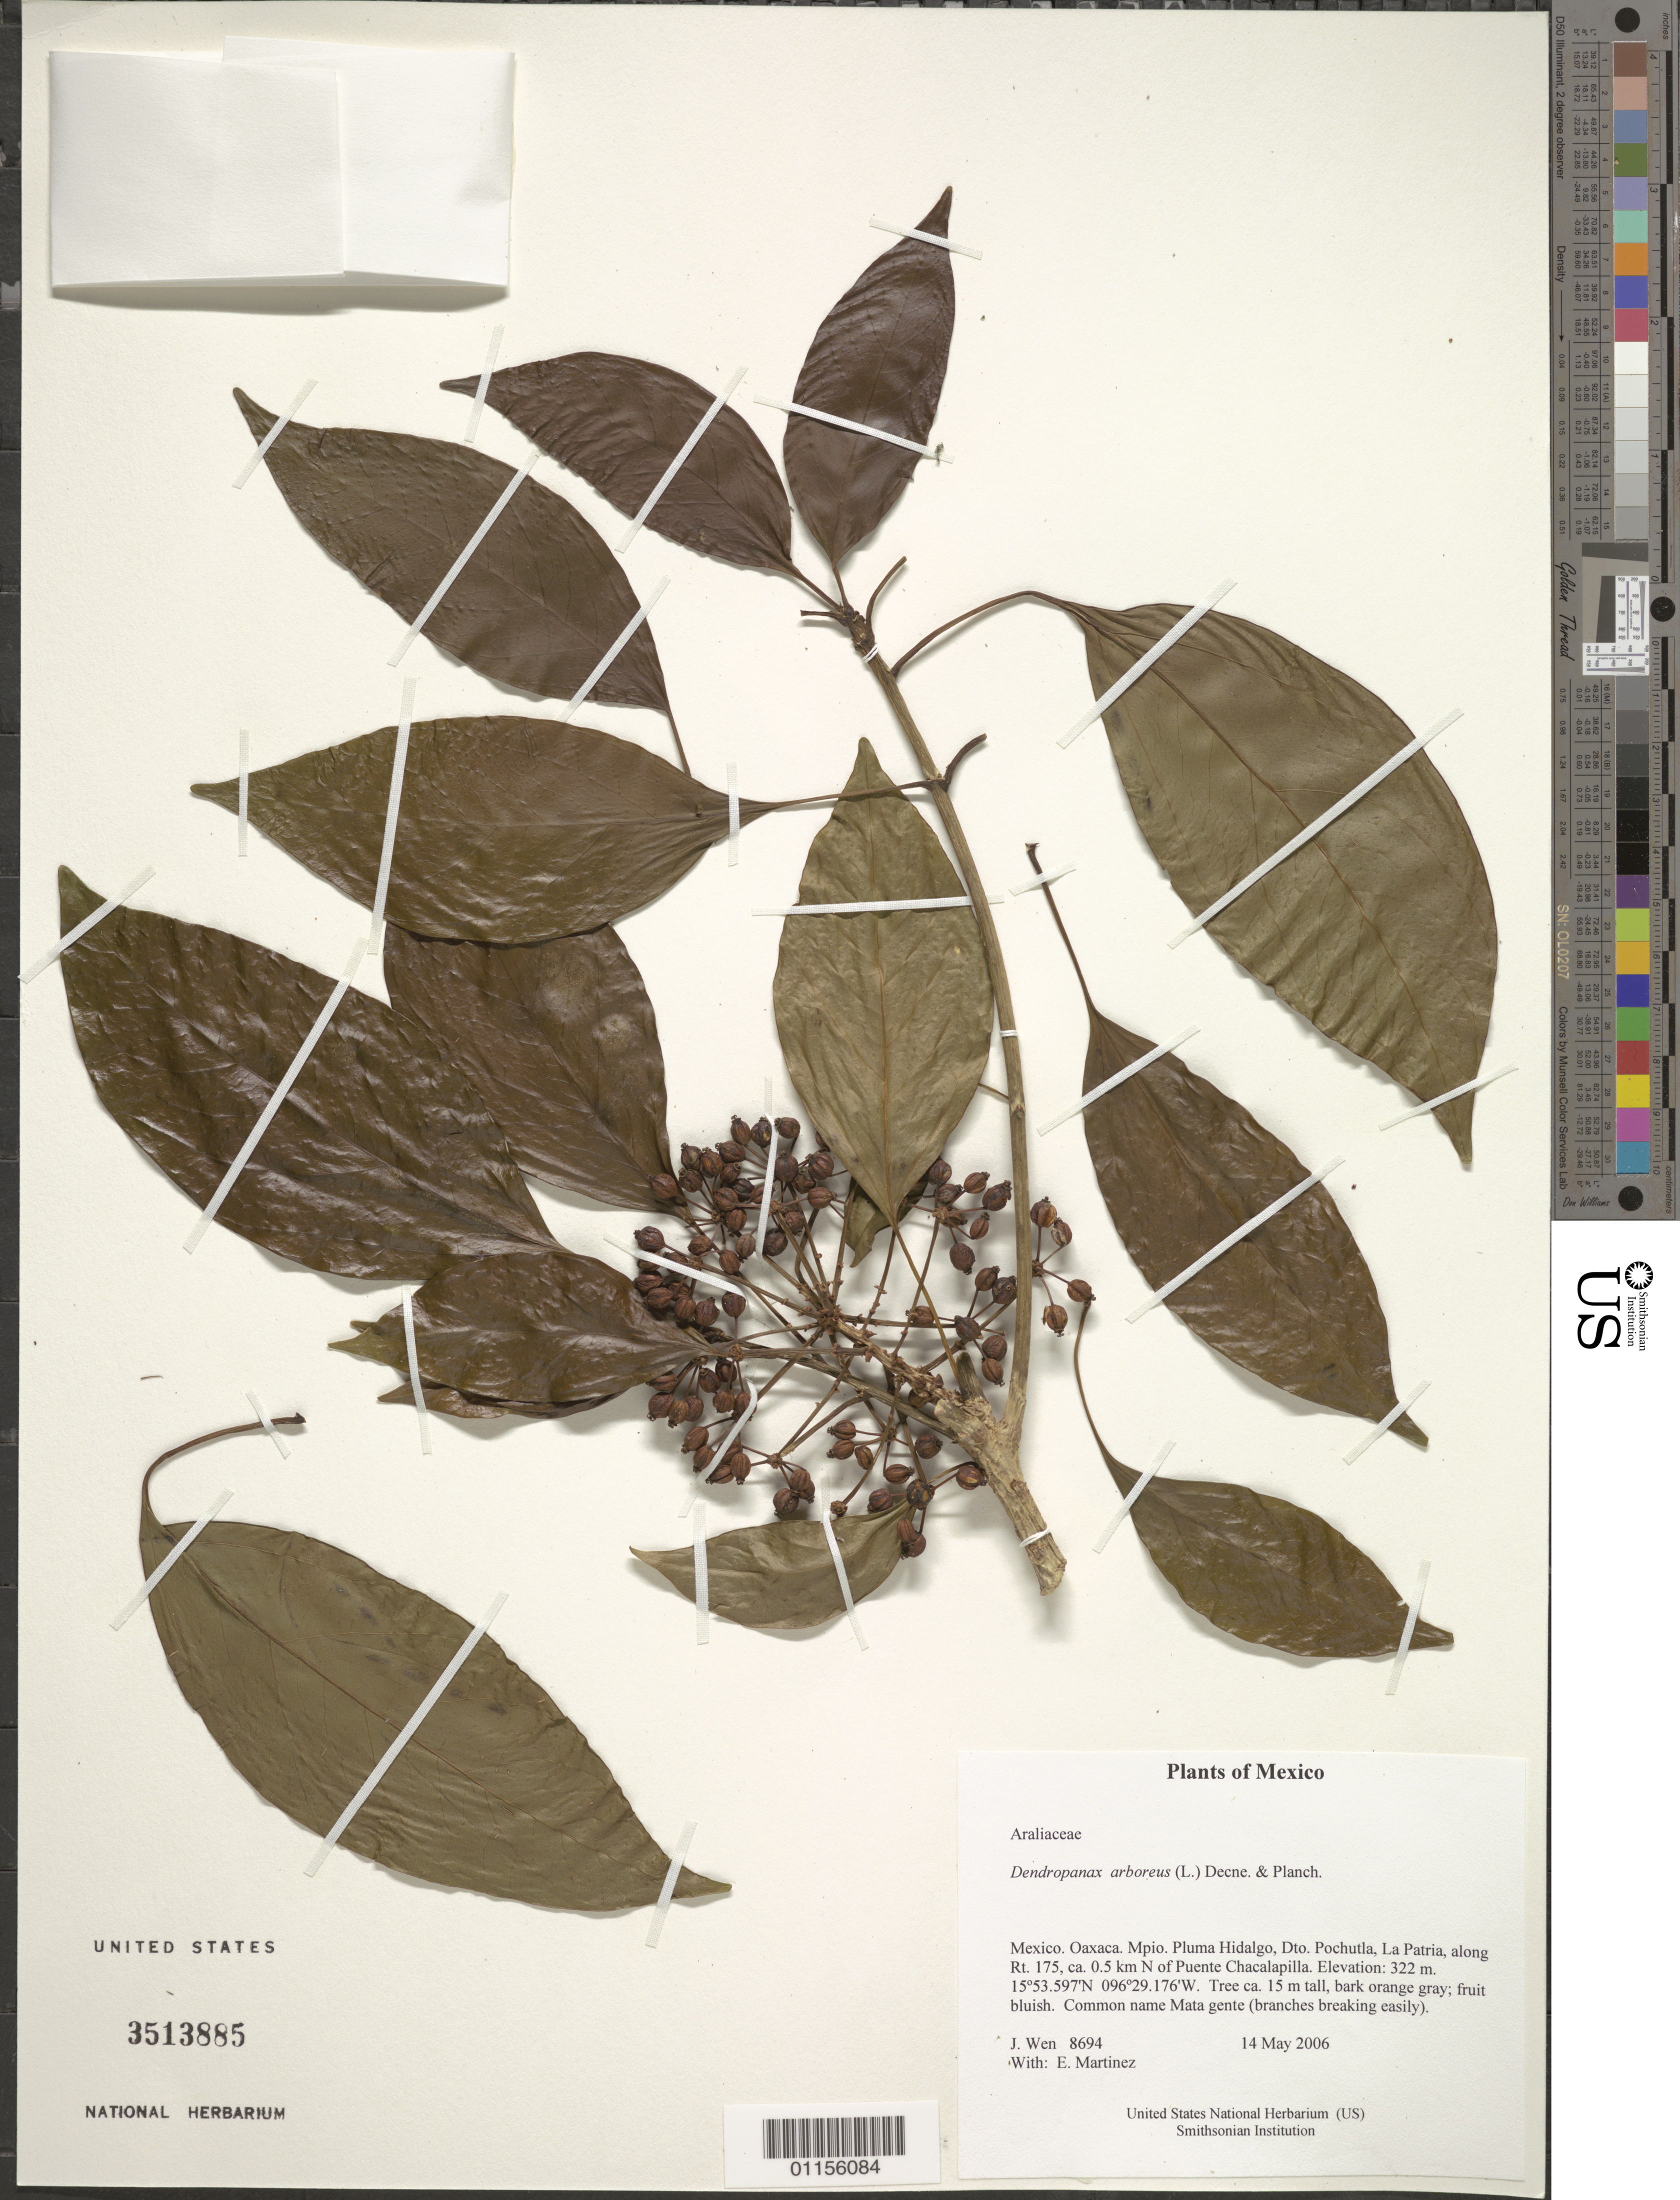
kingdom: Plantae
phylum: Tracheophyta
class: Magnoliopsida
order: Apiales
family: Araliaceae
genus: Dendropanax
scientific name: Dendropanax arboreus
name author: (L.) Decne. & Planch.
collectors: J. Wen & E. Martínez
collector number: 8694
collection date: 2006-05-14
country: Mexico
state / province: Oaxaca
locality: Mpio Pluma Hidalgo, Dto Pochutla, La Patria, along Rt 175, ca 0.5 km N of Puente Chacalapilla.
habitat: Tree.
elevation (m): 322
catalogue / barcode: US 3513885